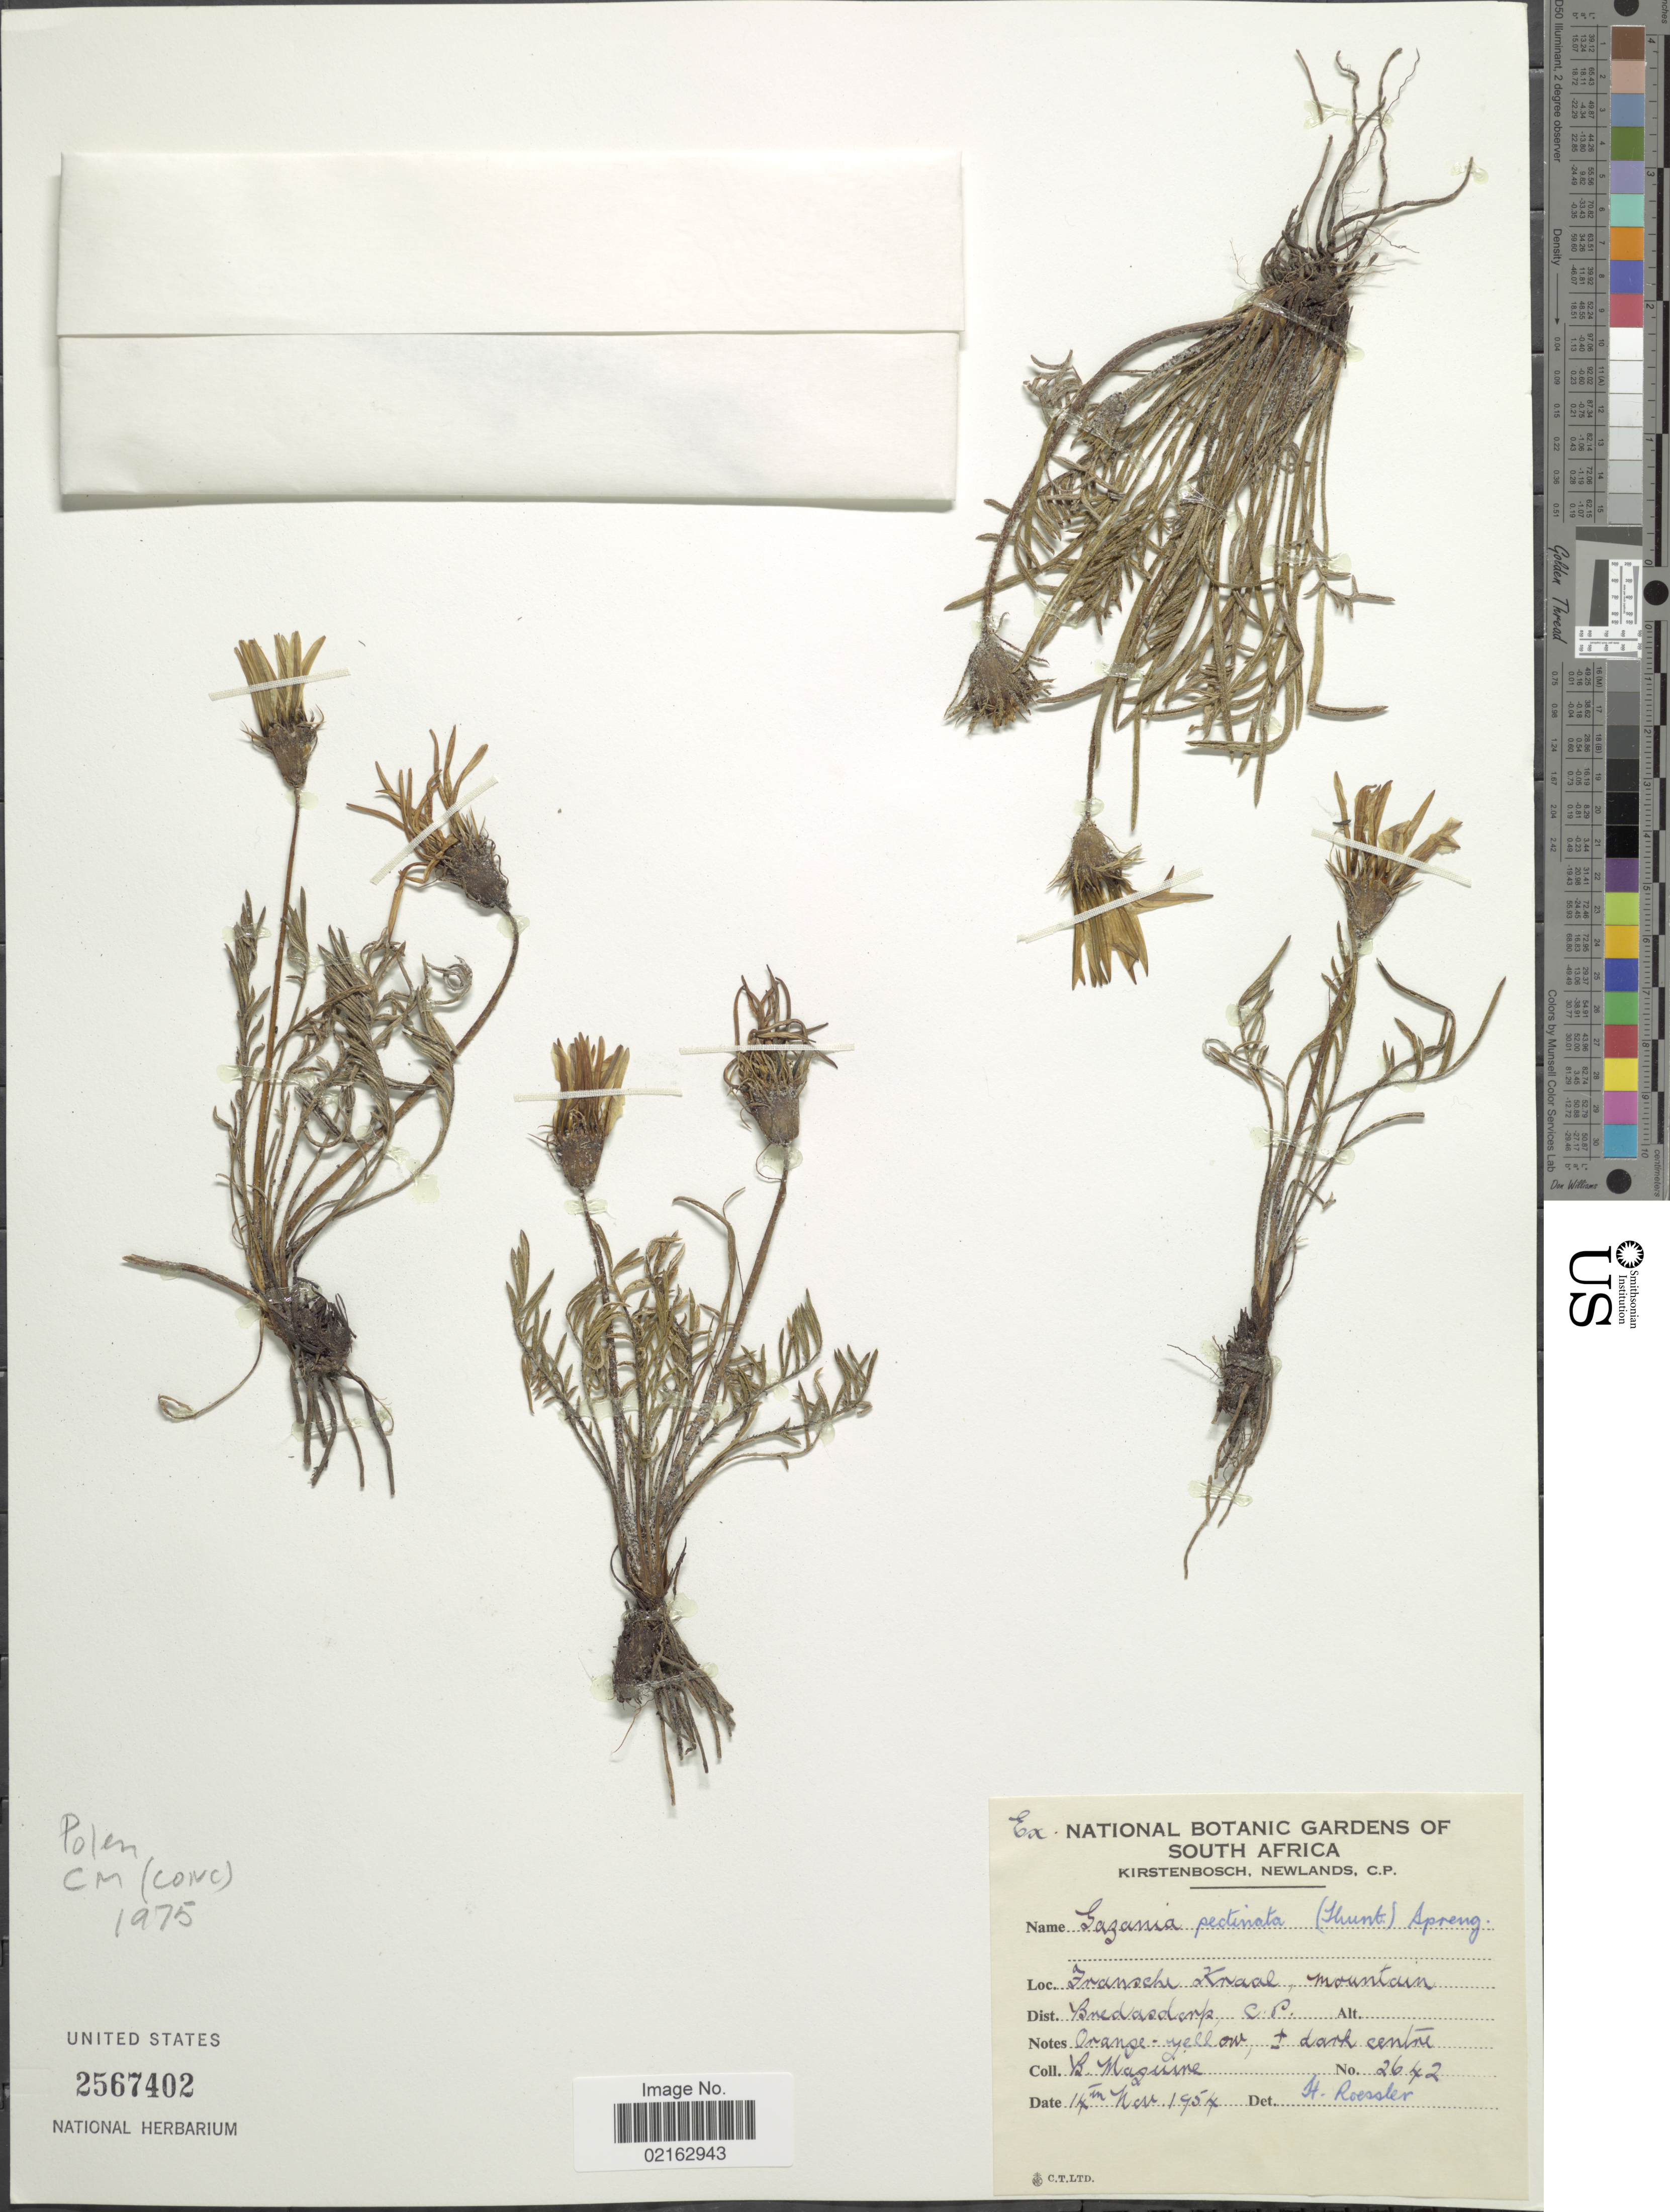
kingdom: Plantae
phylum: Tracheophyta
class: Magnoliopsida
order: Asterales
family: Asteraceae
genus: Gazania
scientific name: Gazania pectinata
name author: (Thunb.) Spreng.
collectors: B. Maguire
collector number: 2642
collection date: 1954-11-14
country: South Africa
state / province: Western Cape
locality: Fransche Kraal mountain. Dist. Bredasdorp, C.P.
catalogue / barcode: US 2567402